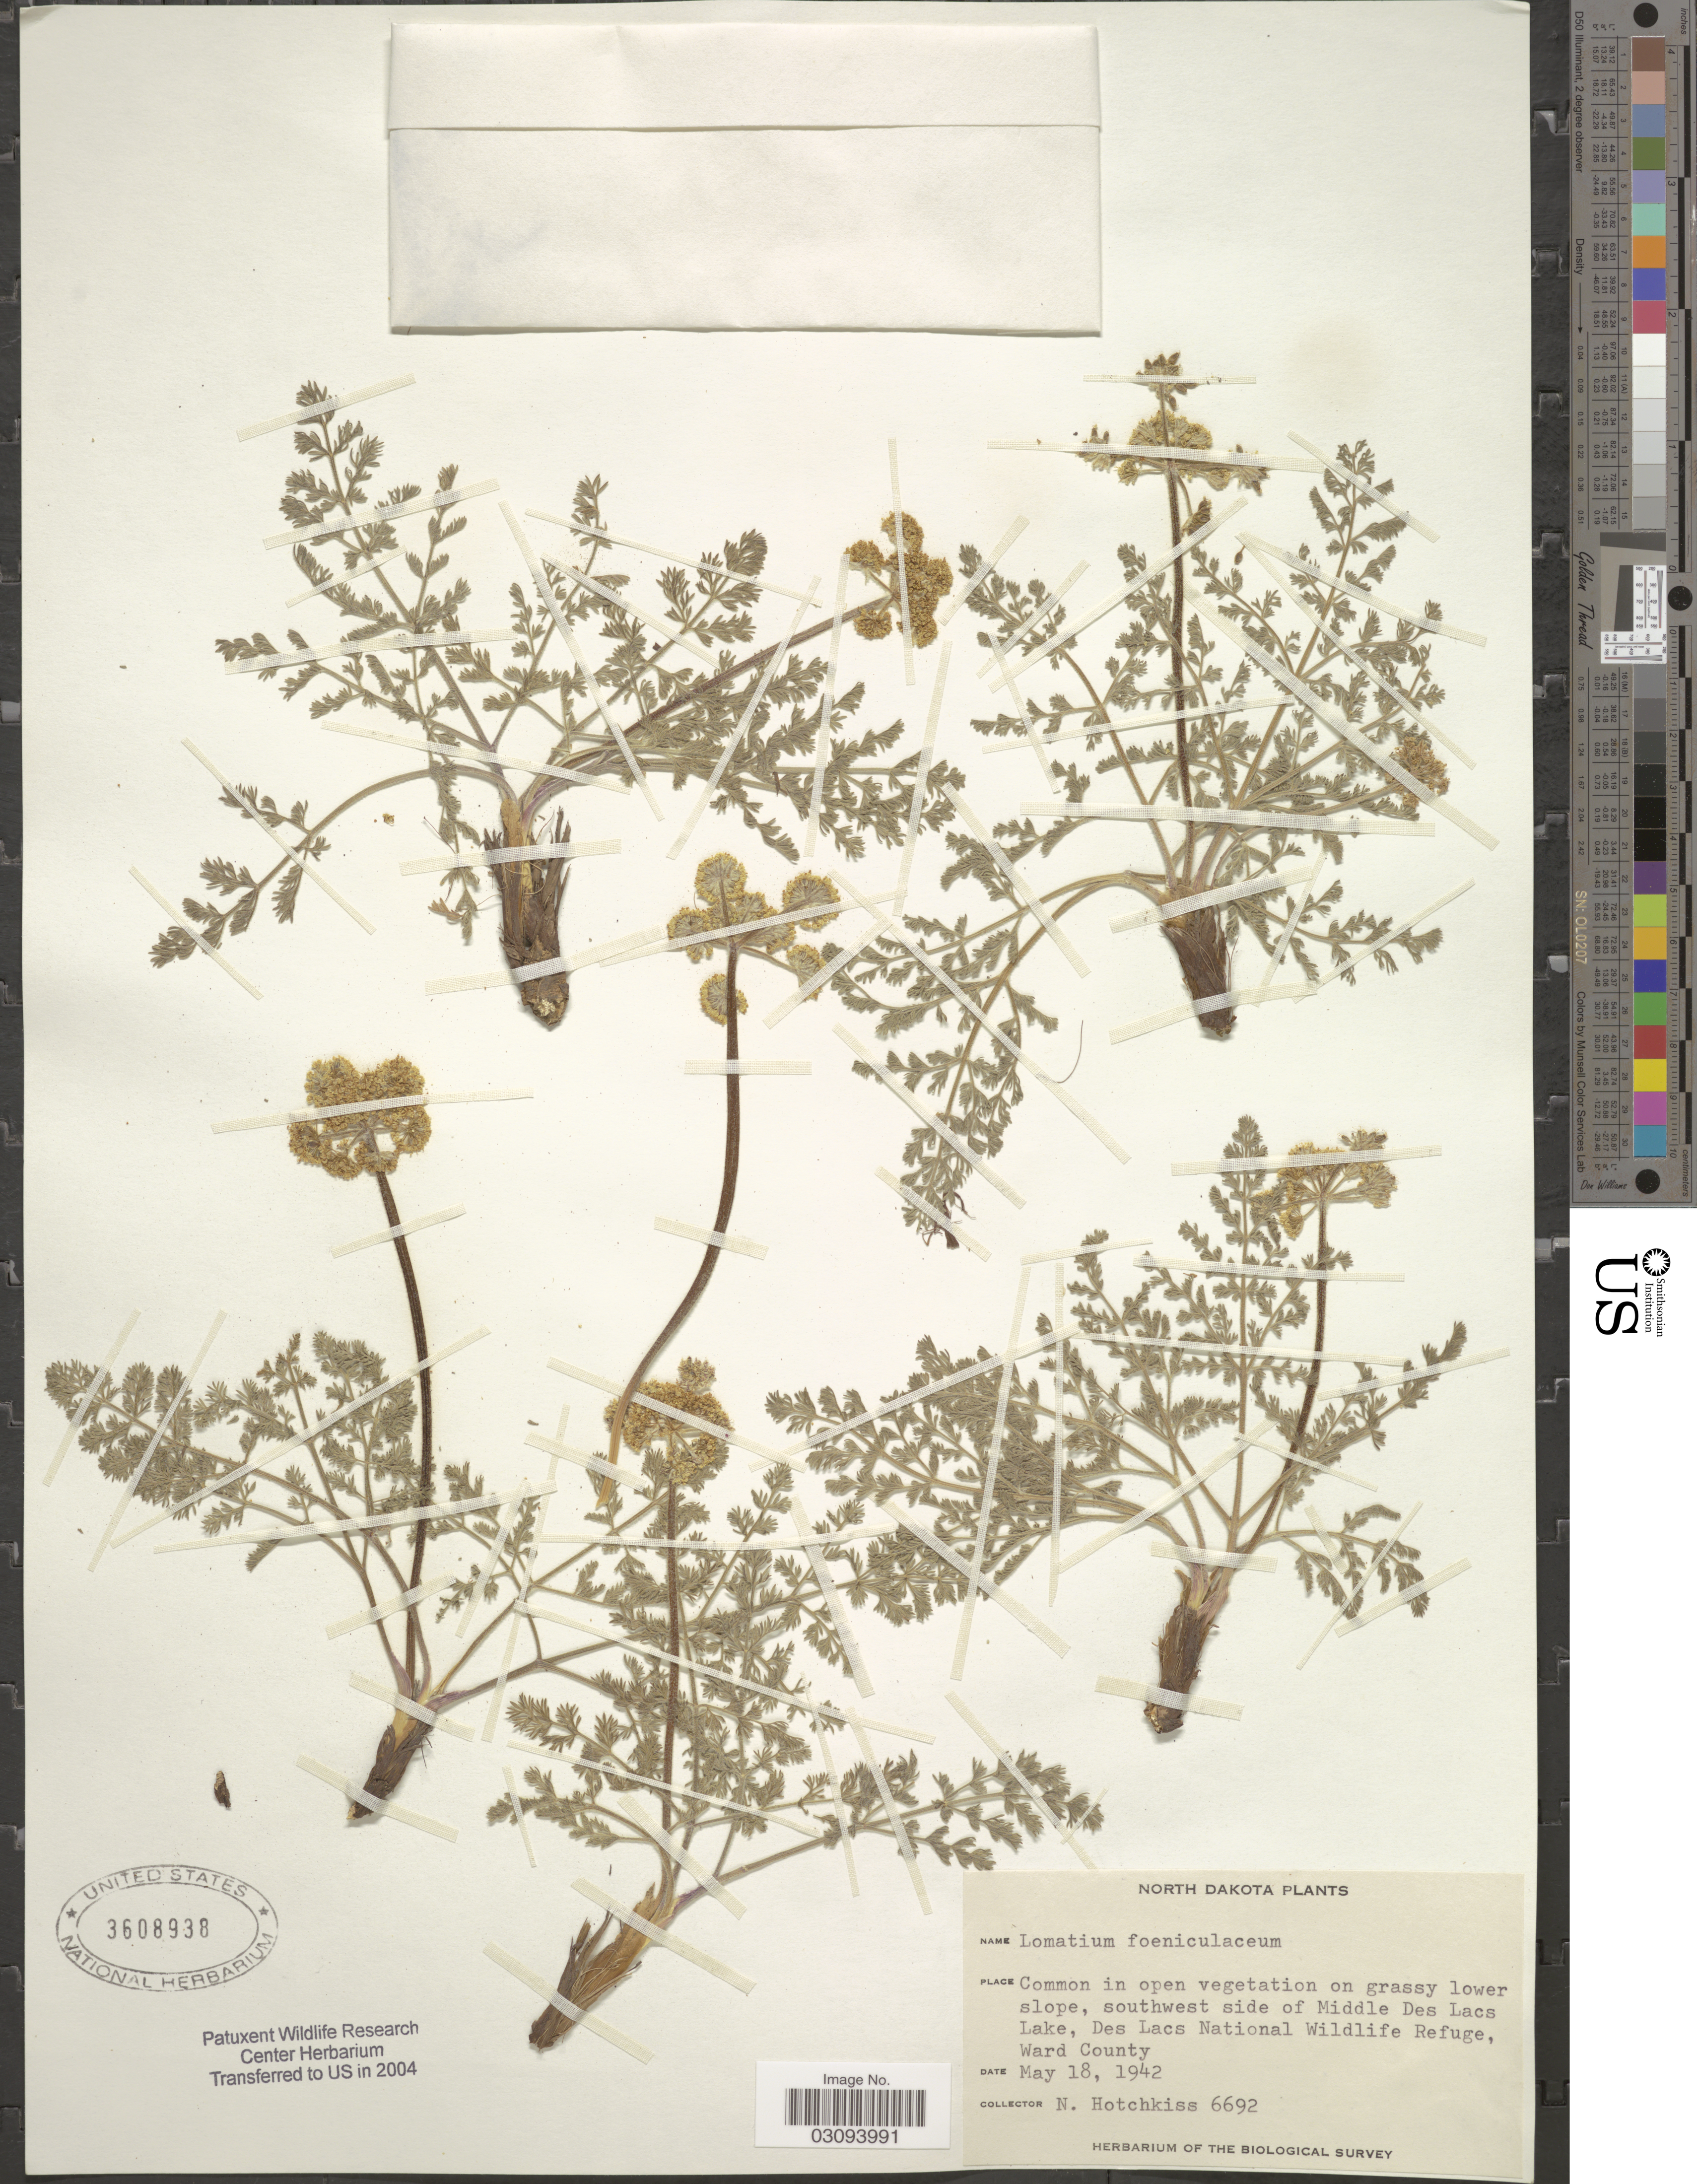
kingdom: Plantae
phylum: Tracheophyta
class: Magnoliopsida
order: Apiales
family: Apiaceae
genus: Lomatium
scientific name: Lomatium foeniculaceum subsp. foeniculaceum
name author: (Nutt.) J.M. Coult. & Rose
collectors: N. Hotchkiss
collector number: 6692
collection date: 1942-05-18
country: United States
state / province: North Dakota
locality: Southwest side of Middle Des Lacs Lake, Des Lacs National Wildlife Refuge, Ward County.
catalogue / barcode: US 3608938